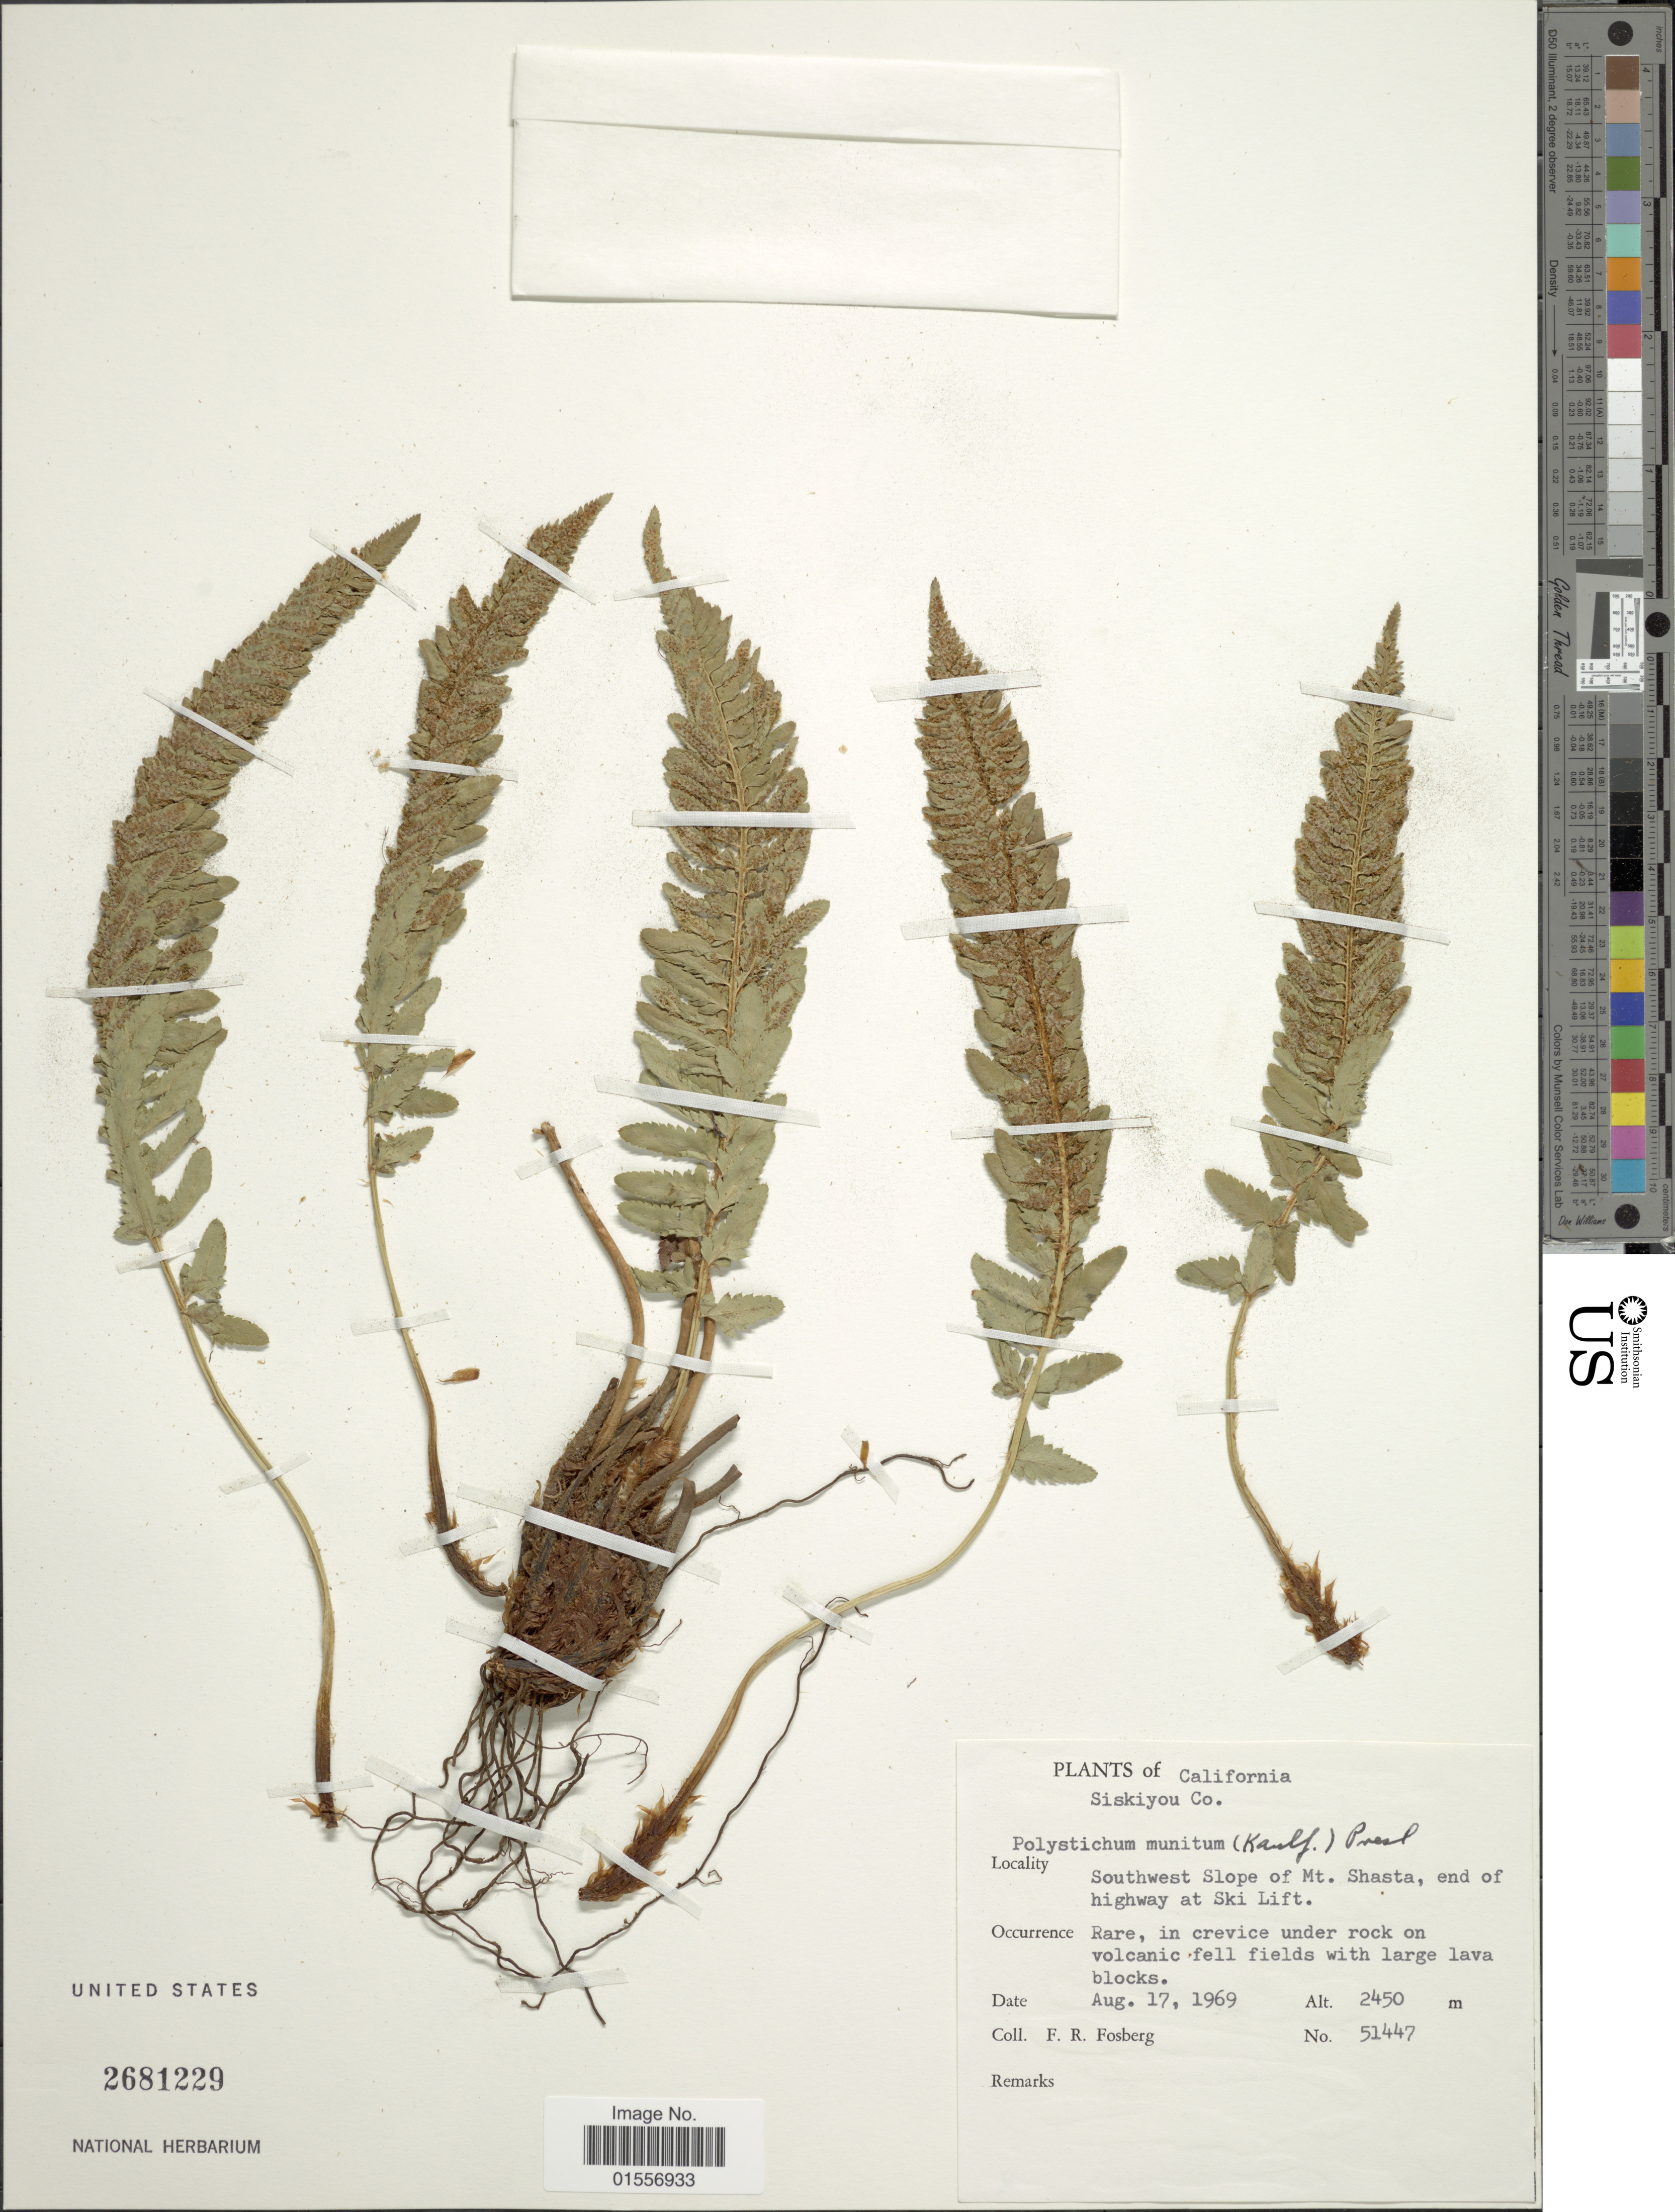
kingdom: Plantae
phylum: Tracheophyta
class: Polypodiopsida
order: Polypodiales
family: Dryopteridaceae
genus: Polystichum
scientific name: Polystichum imbricans subsp. curtum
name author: (Ewan) D.H. Wagner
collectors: F. R. Fosberg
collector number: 51447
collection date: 1969-08-17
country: United States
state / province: California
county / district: Siskiyou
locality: Siskiyou Co., Southwest Slope of Mt. Shasta, end of Highway at Ski Lift.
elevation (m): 2450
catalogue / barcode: US 2681229